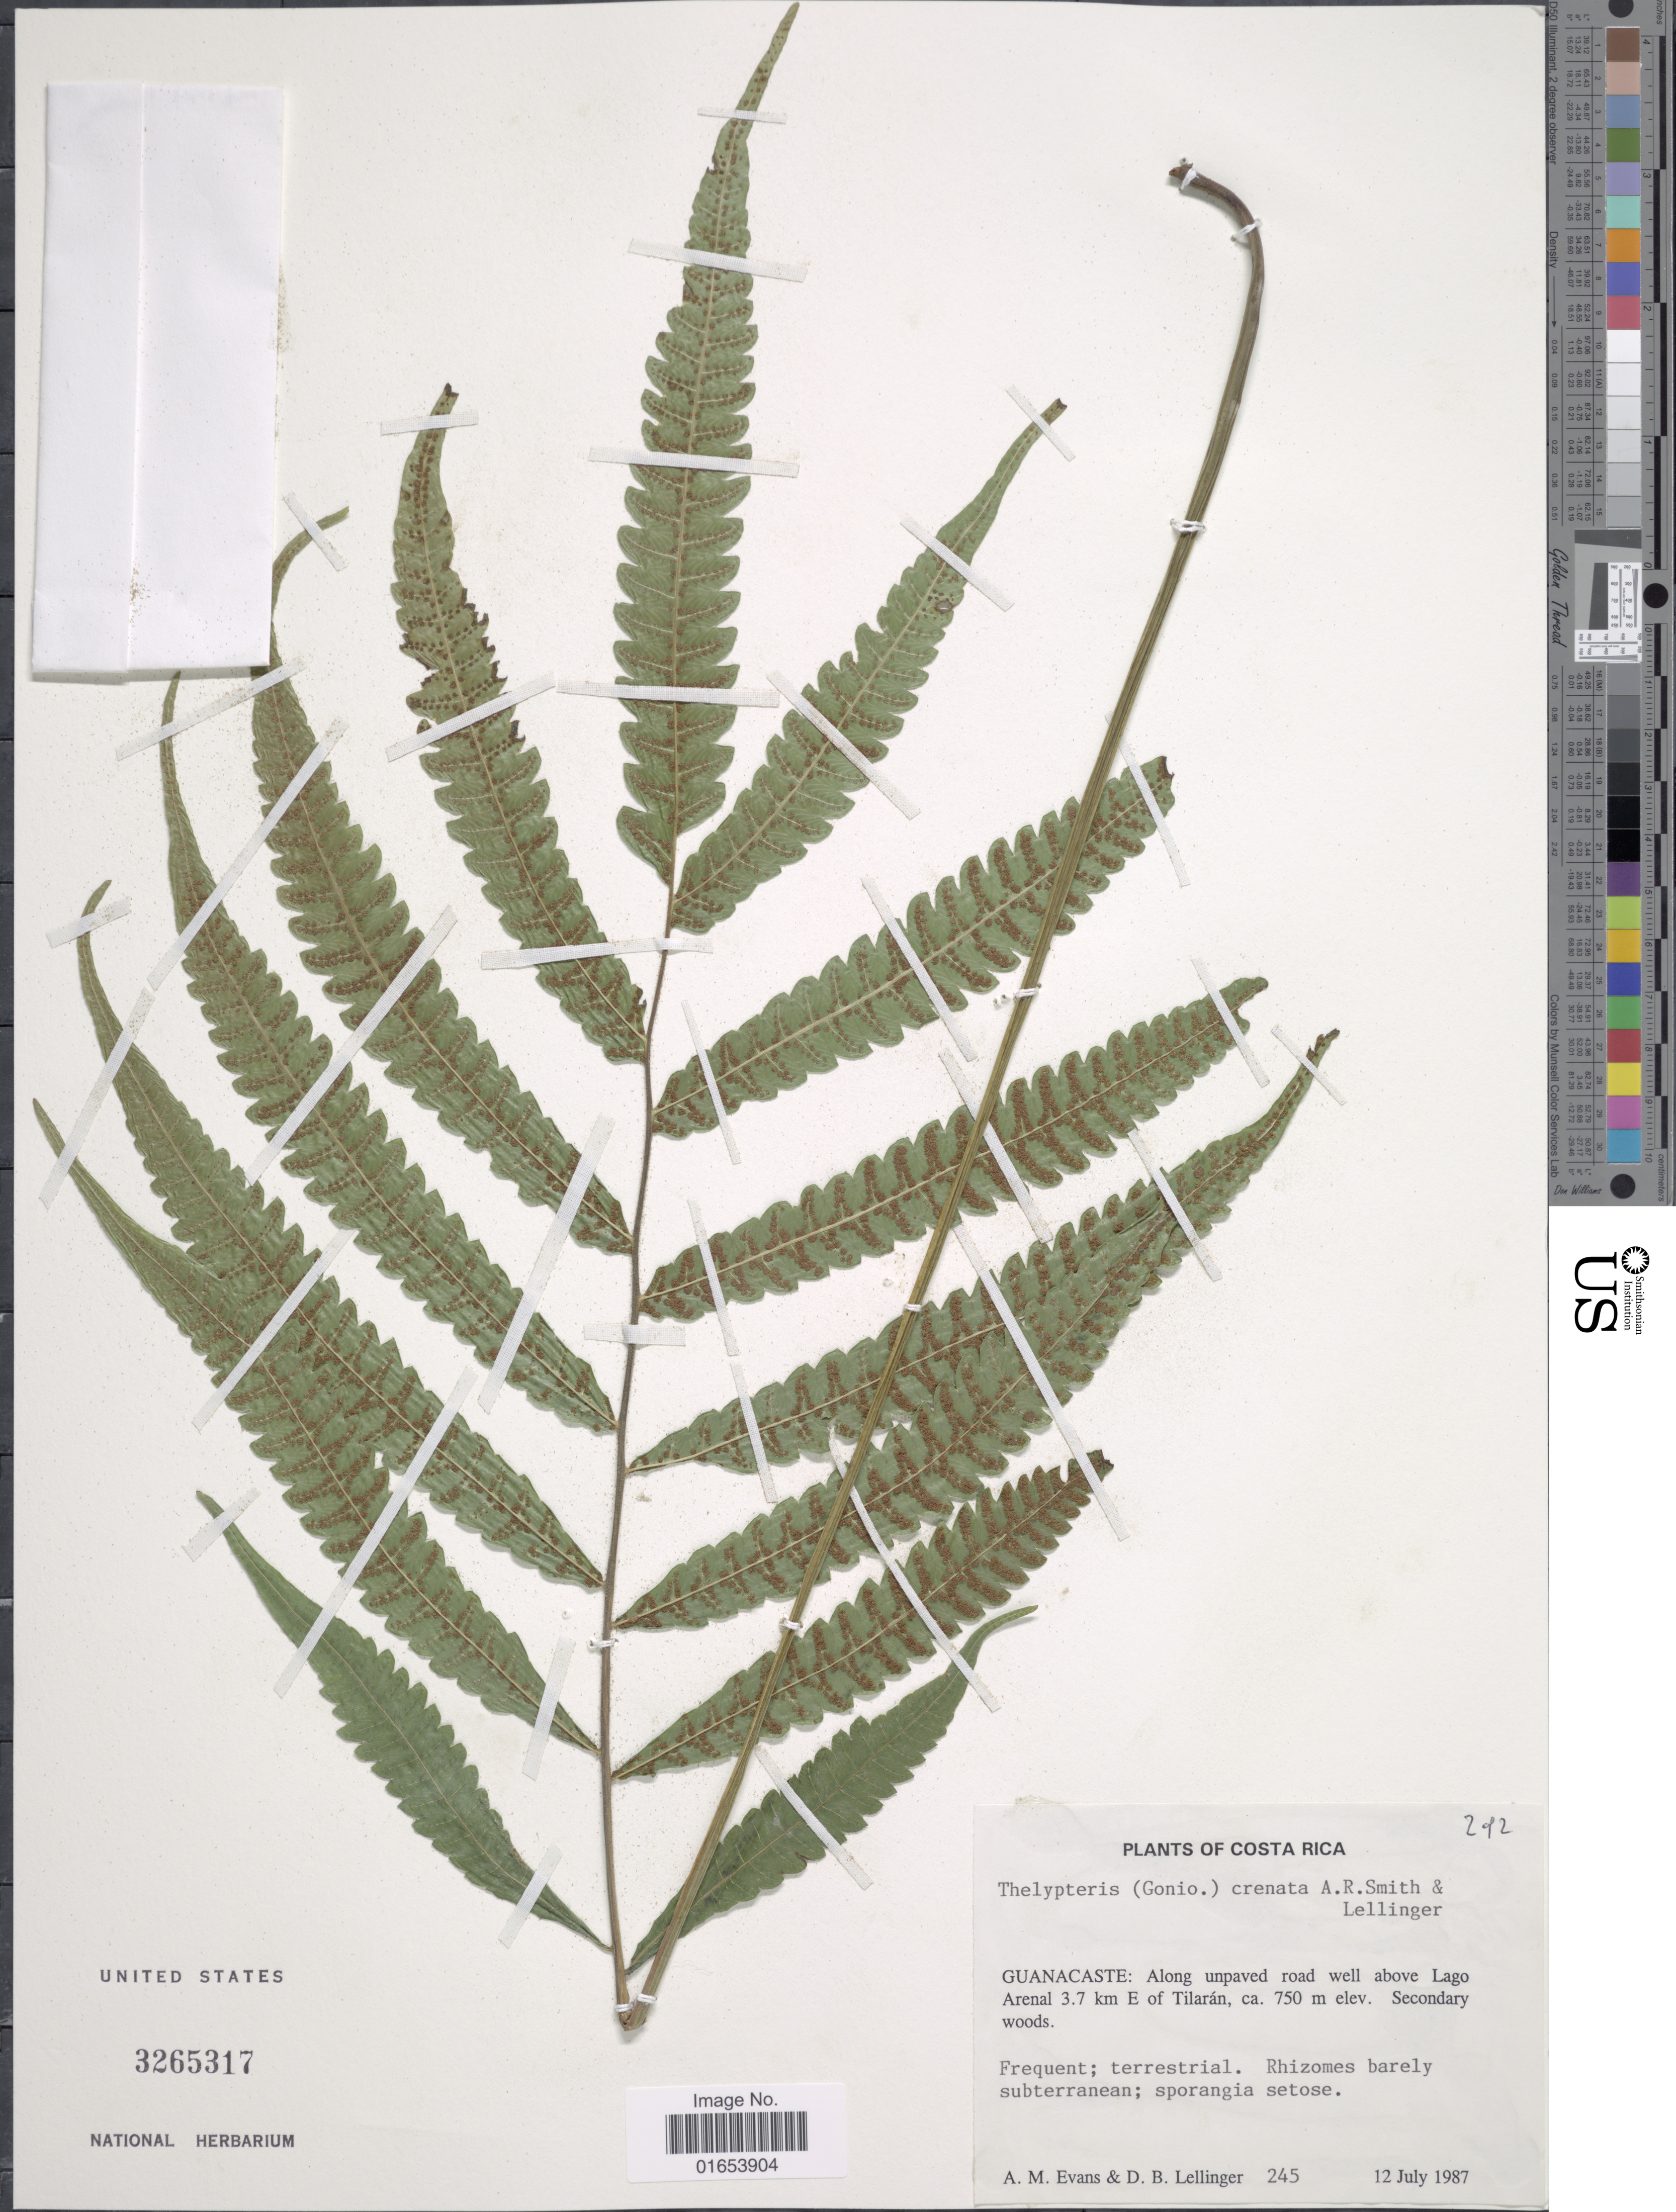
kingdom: Plantae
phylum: Tracheophyta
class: Polypodiopsida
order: Polypodiales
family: Thelypteridaceae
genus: Goniopteris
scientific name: Goniopteris crenata (A.R. Sm. & Lellinger) comb. nov., ined 2015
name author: (A.R. Sm. & Lellinger)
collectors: A. M. Evans & D. B. Lellinger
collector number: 245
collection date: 1987-07-12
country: Costa Rica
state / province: Guanacaste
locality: Guanacaste: along unpaved road well above Lago Arenal 3.7 km E of Tilaran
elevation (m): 750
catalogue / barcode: US 3265317